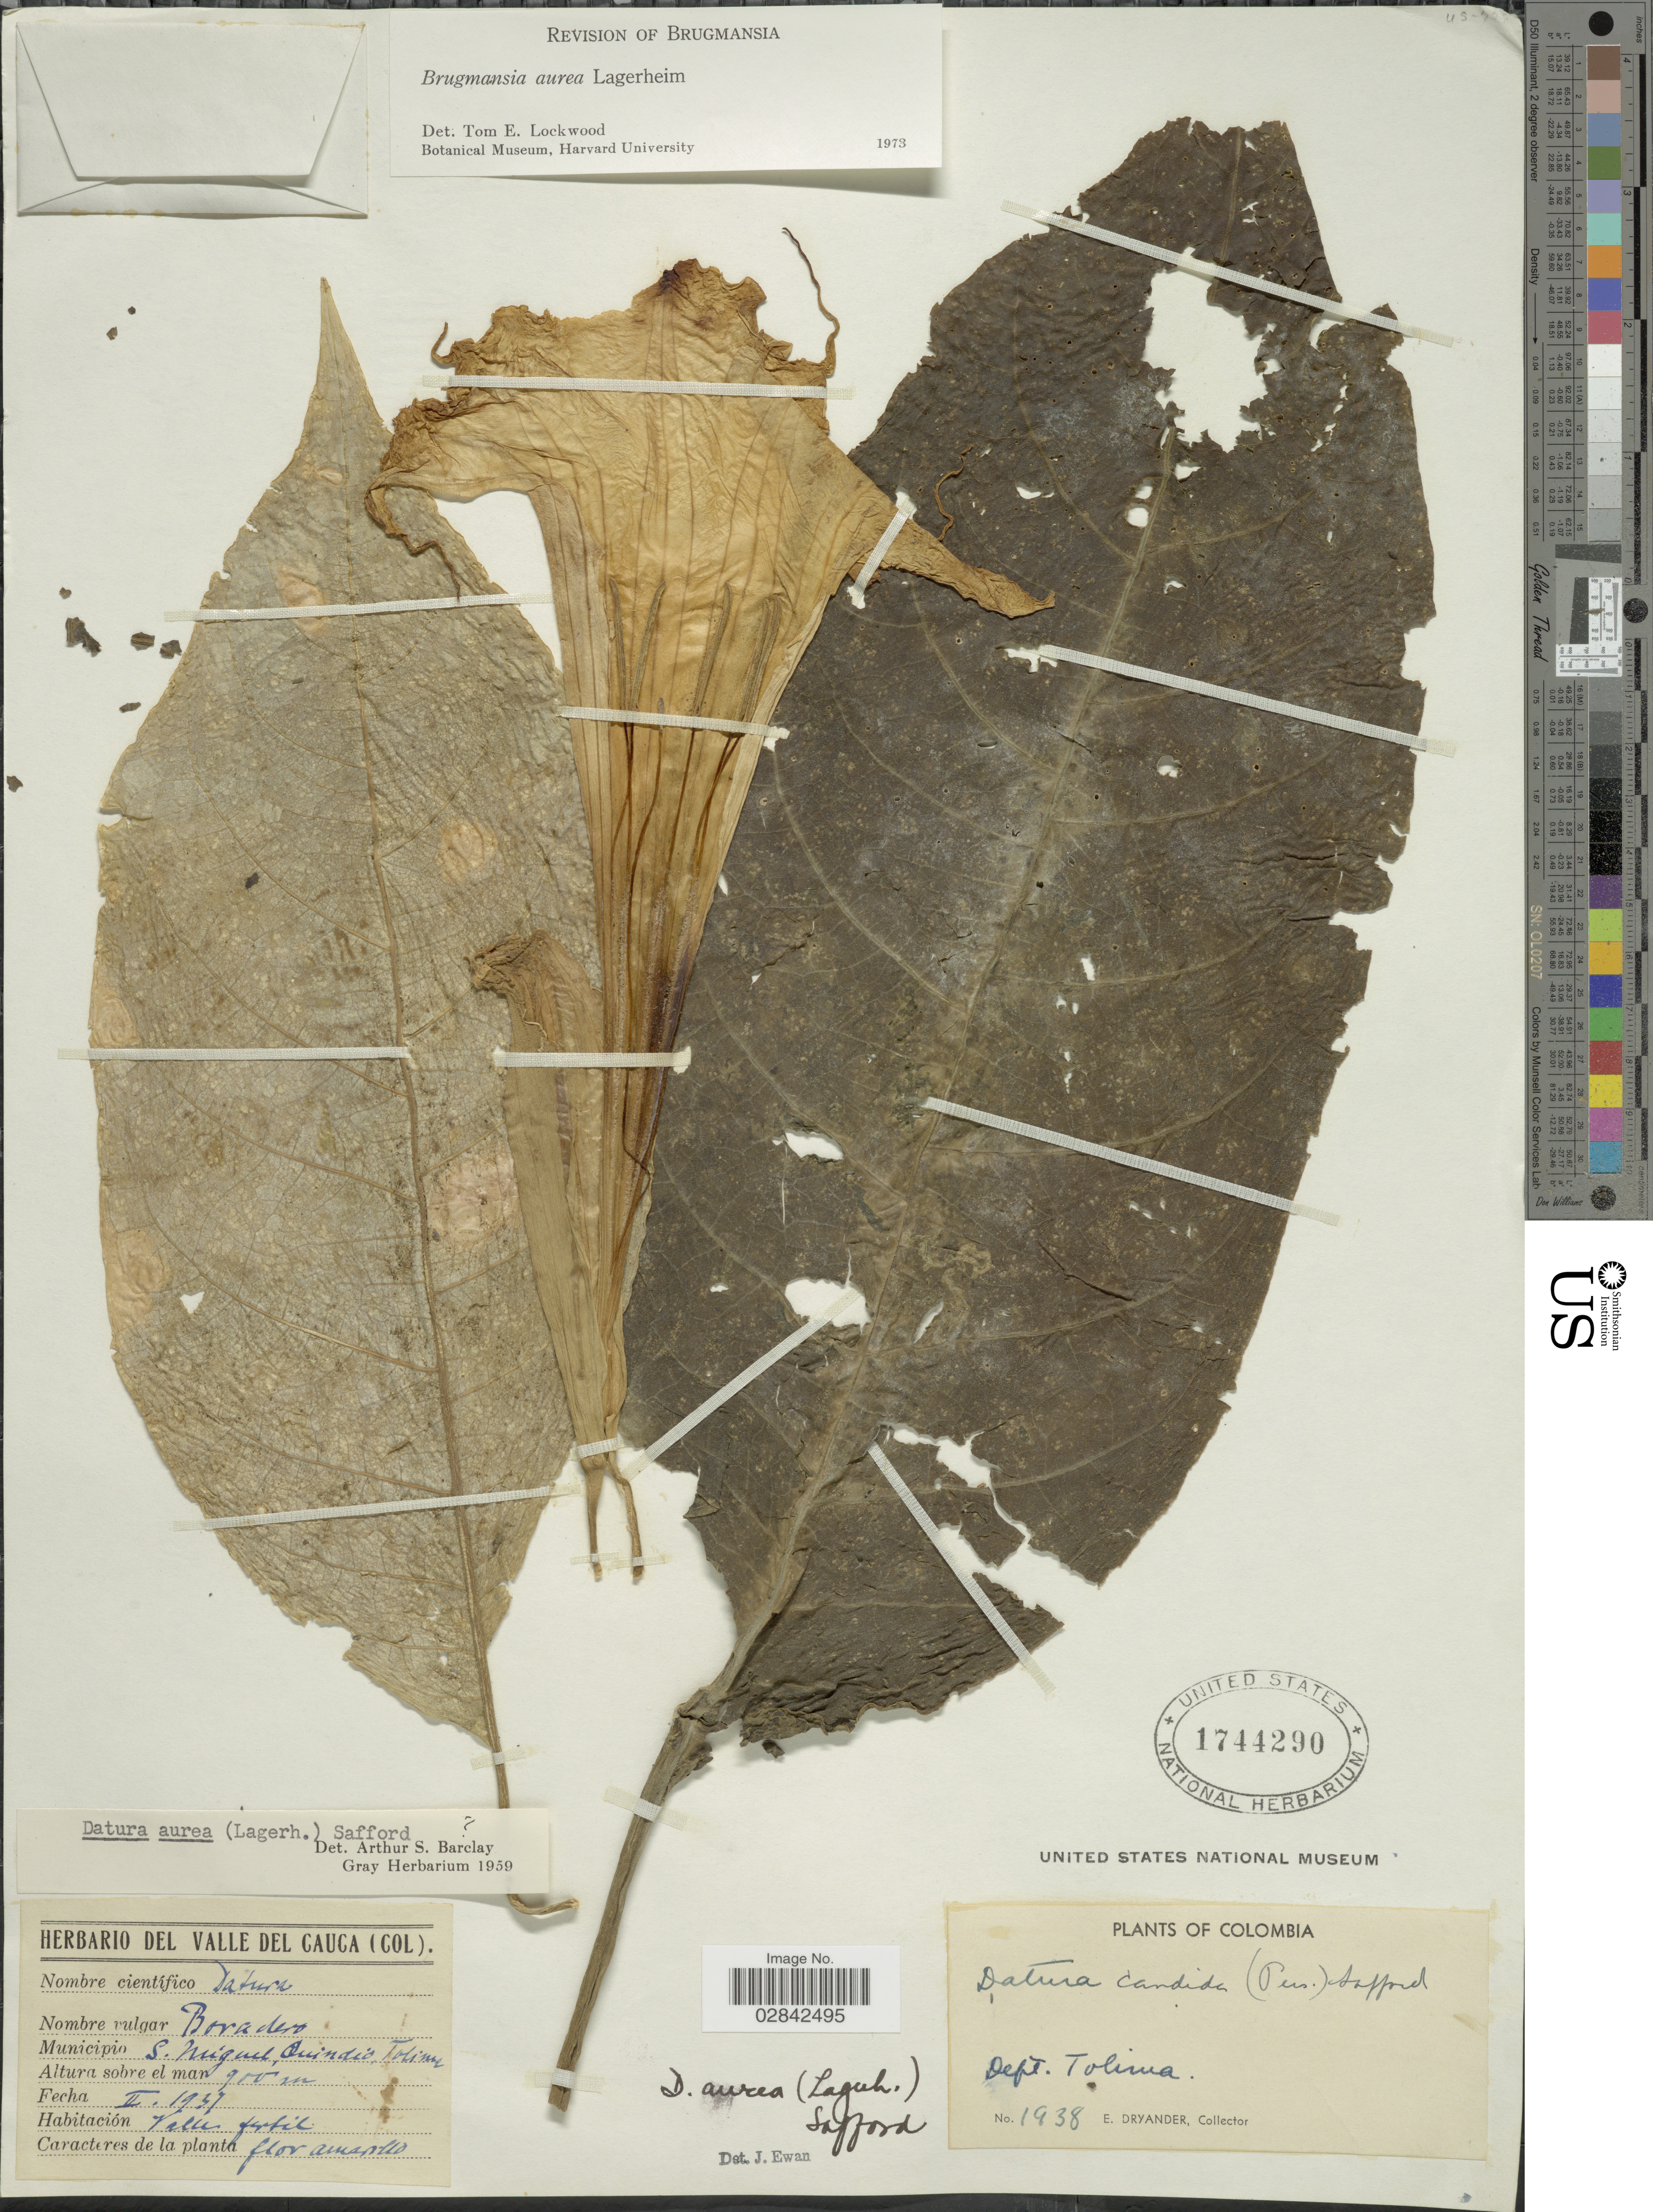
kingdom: Plantae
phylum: Tracheophyta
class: Magnoliopsida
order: Solanales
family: Solanaceae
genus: Brugmansia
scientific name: Brugmansia aurea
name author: Lagerh.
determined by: Lockwood, T. E.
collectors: E. Dryander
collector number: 1938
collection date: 1937-02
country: Colombia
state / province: Tolima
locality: Dept. Tolima. Municipio S. Miguel, Quindio.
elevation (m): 90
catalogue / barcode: US 1744290